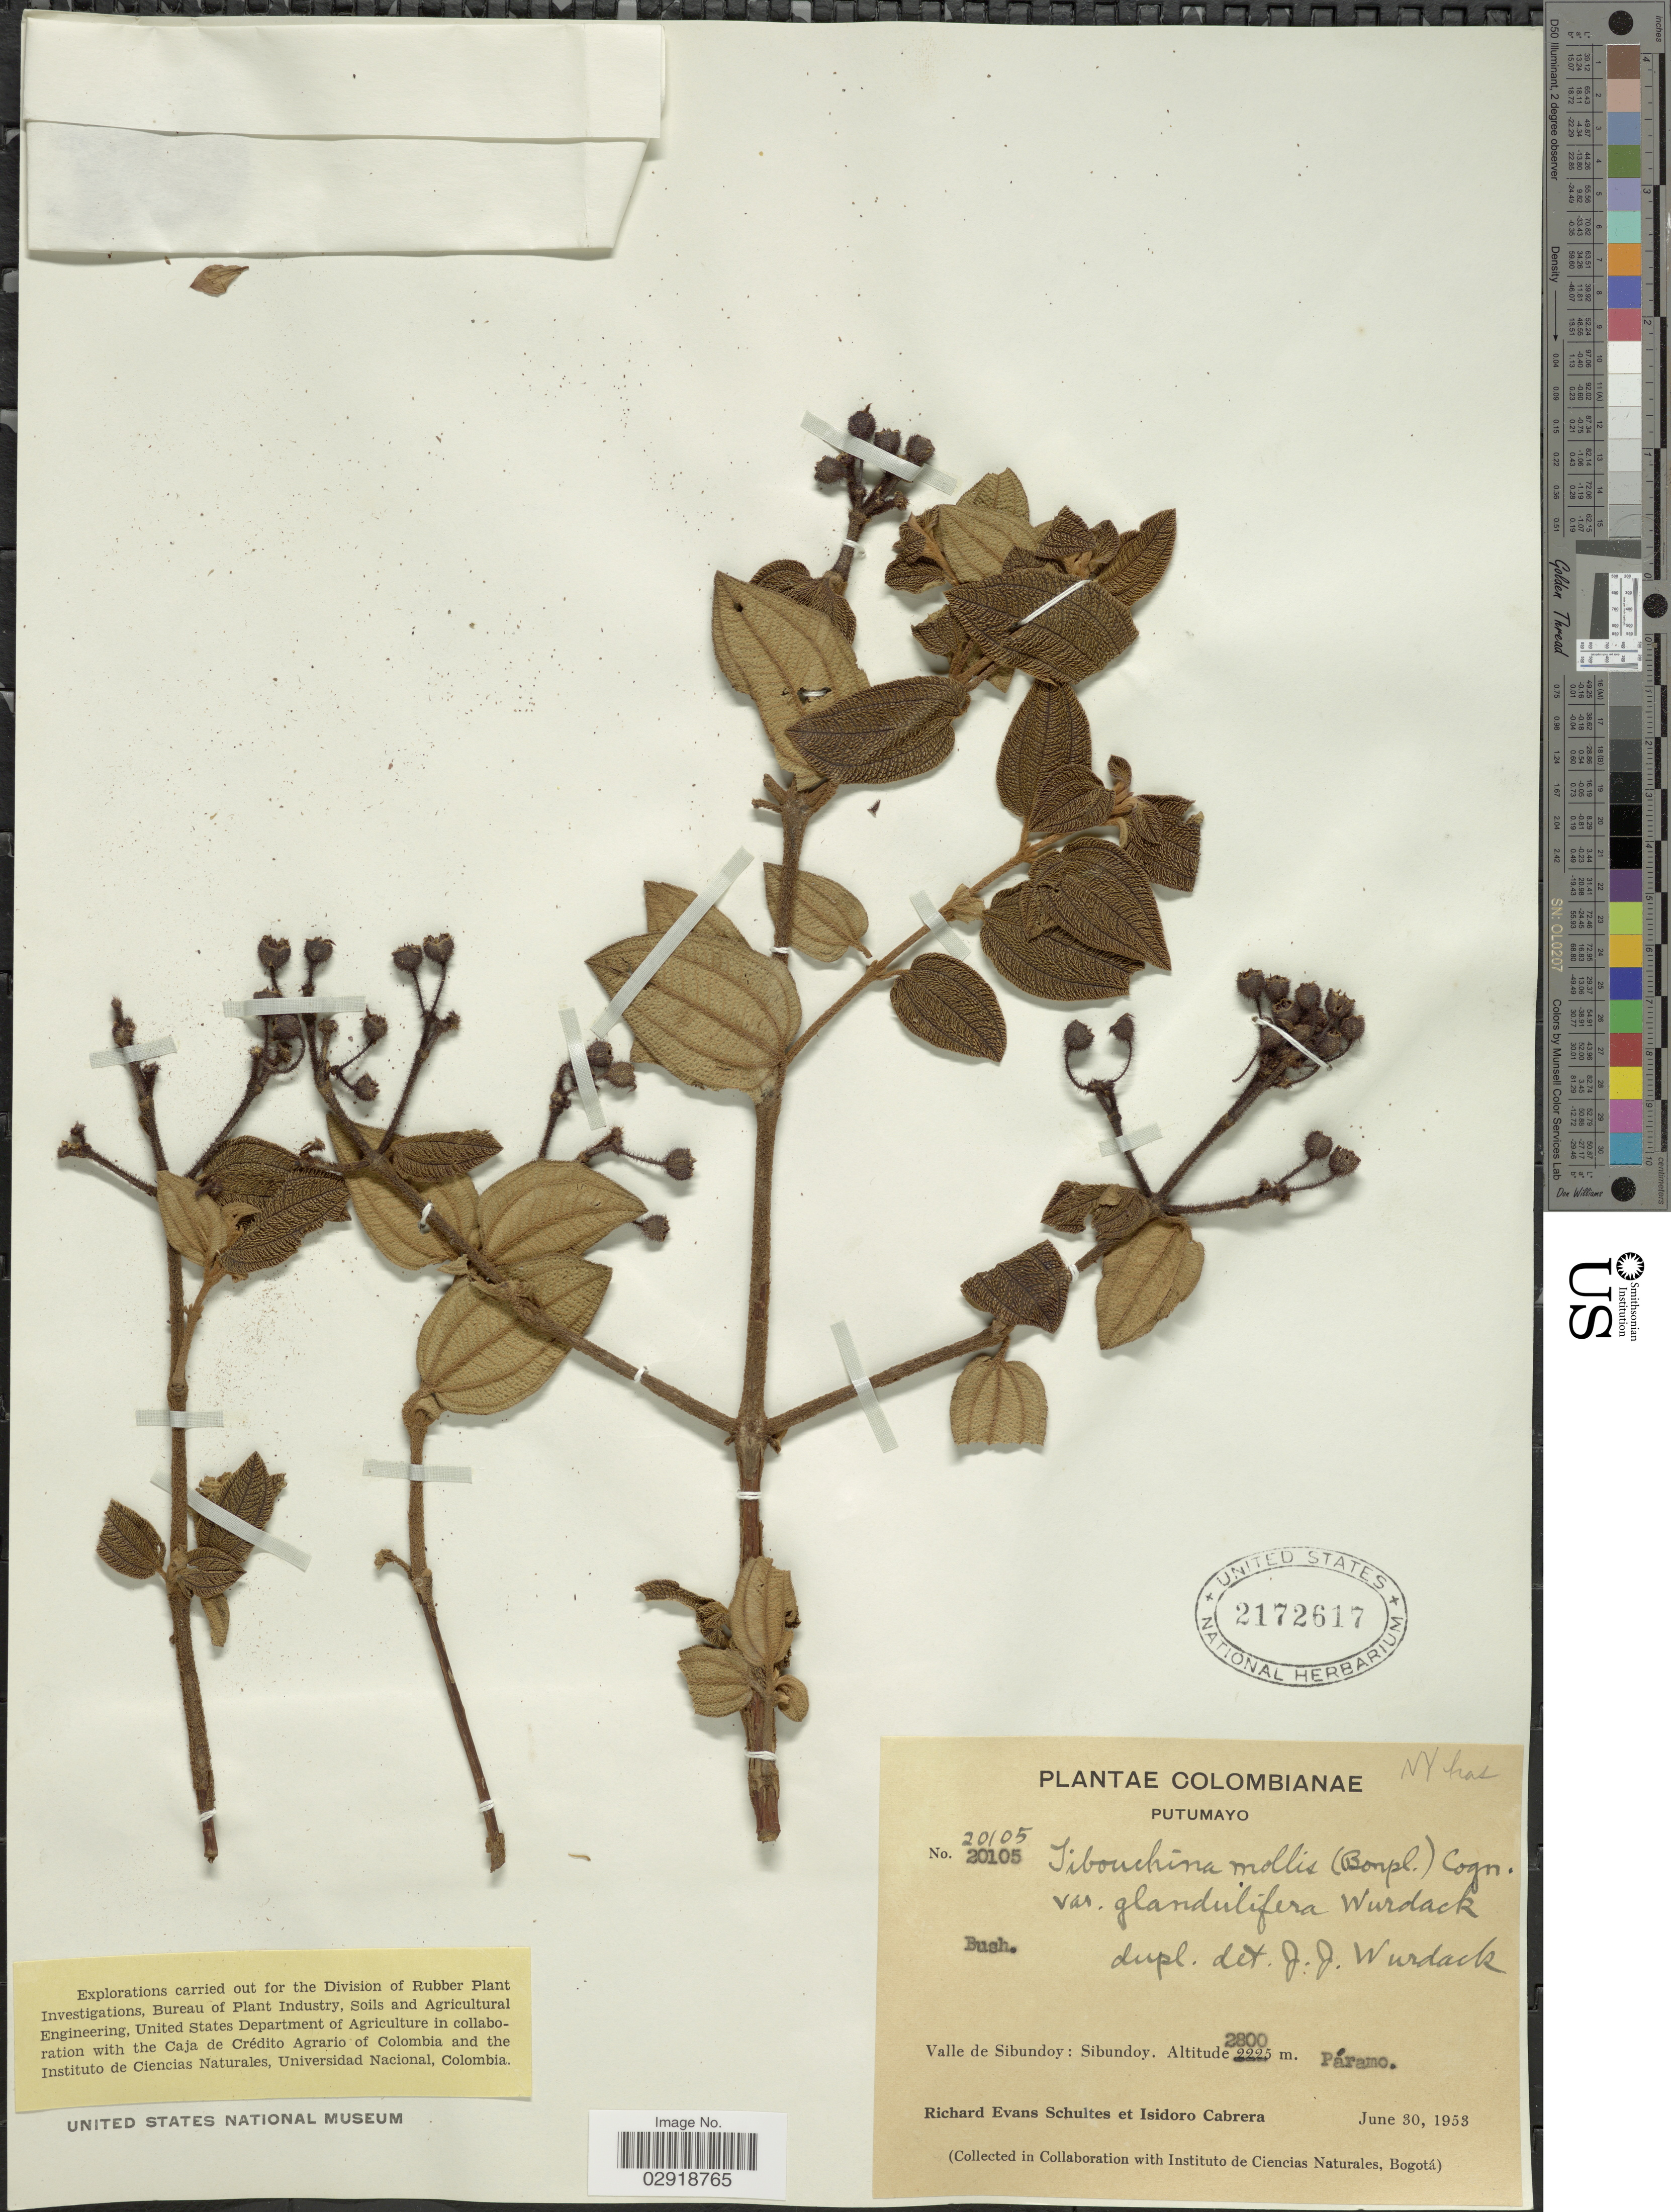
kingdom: Plantae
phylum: Tracheophyta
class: Magnoliopsida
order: Myrtales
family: Melastomataceae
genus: Chaetogastra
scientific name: Chaetogastra mollis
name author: (Bonpl.) DC.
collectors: R. E. Schultes & I. Cabrera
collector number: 20105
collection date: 1953-06-30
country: Colombia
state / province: Putumayo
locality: Valle de Sibundoy: Sibundoy. Páramo.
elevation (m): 2800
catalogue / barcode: US 2172617